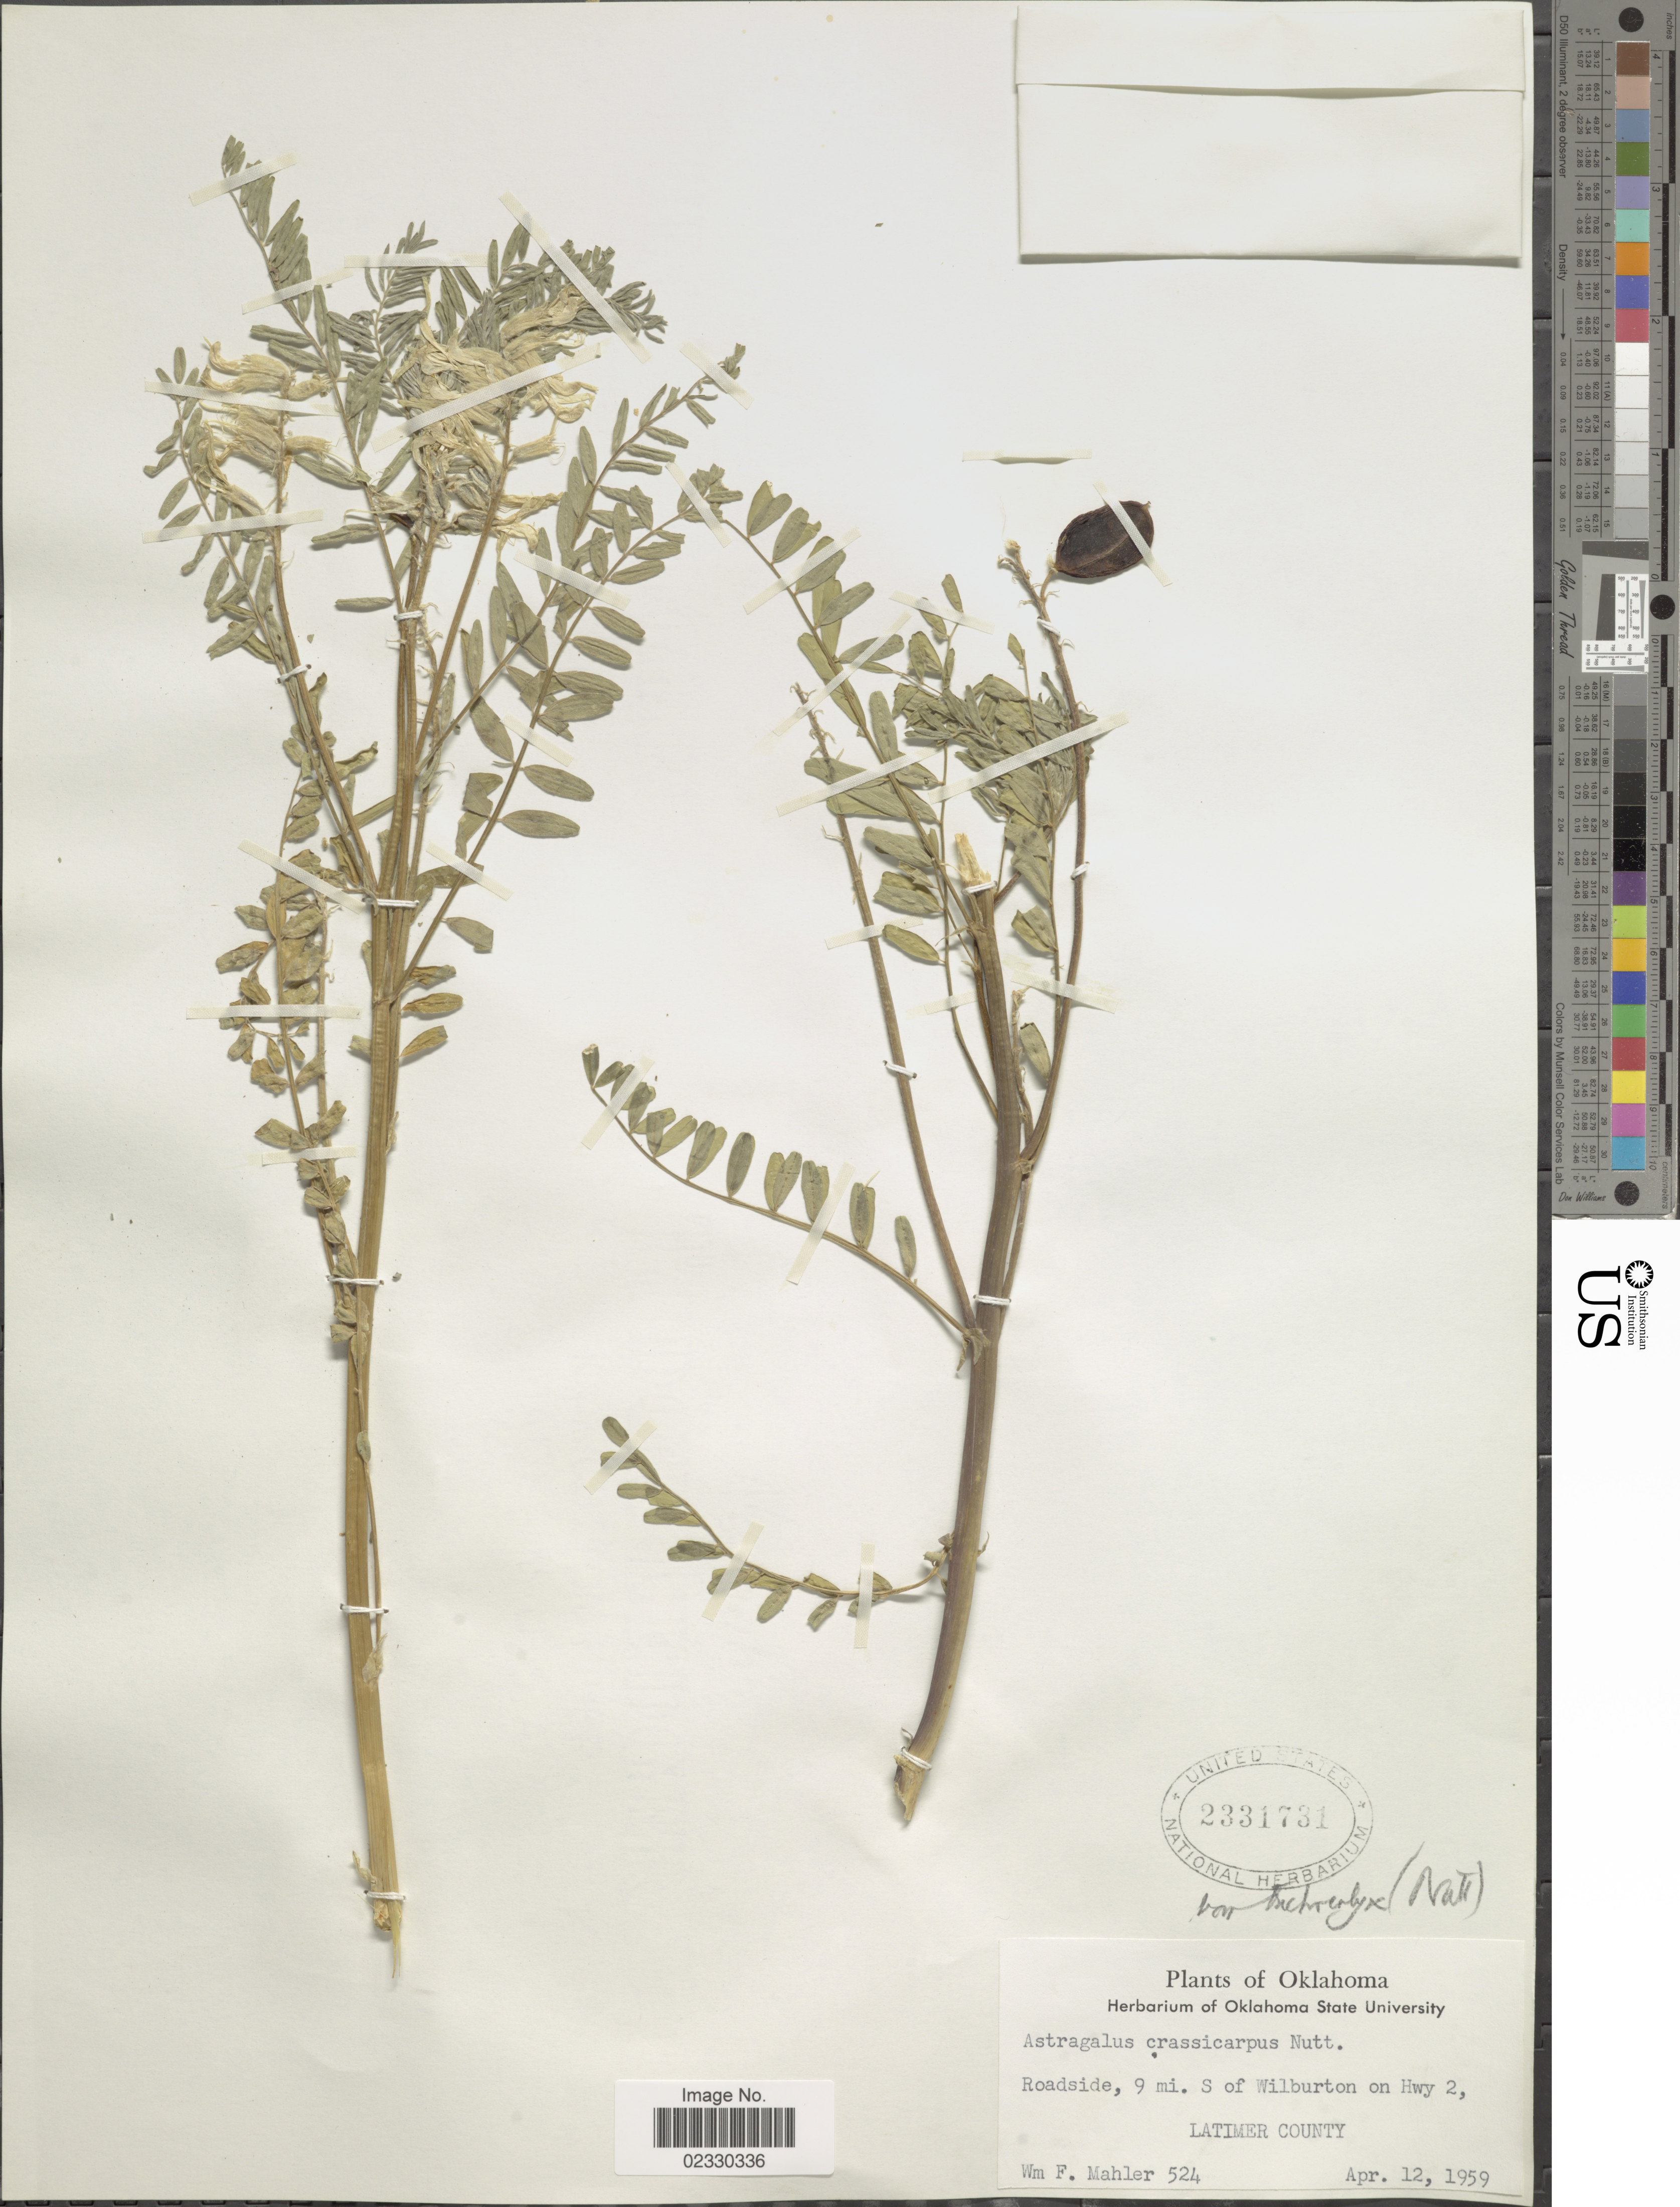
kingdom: Plantae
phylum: Tracheophyta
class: Magnoliopsida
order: Fabales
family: Fabaceae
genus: Astragalus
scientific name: Astragalus crassicarpus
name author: Nutt.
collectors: W. F. Mahler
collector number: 524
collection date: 1959-04-12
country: United States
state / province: Oklahoma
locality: Roadside, 9 mi. S of Wilburtin on Hwy 2, Latimer County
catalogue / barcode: US 2331731